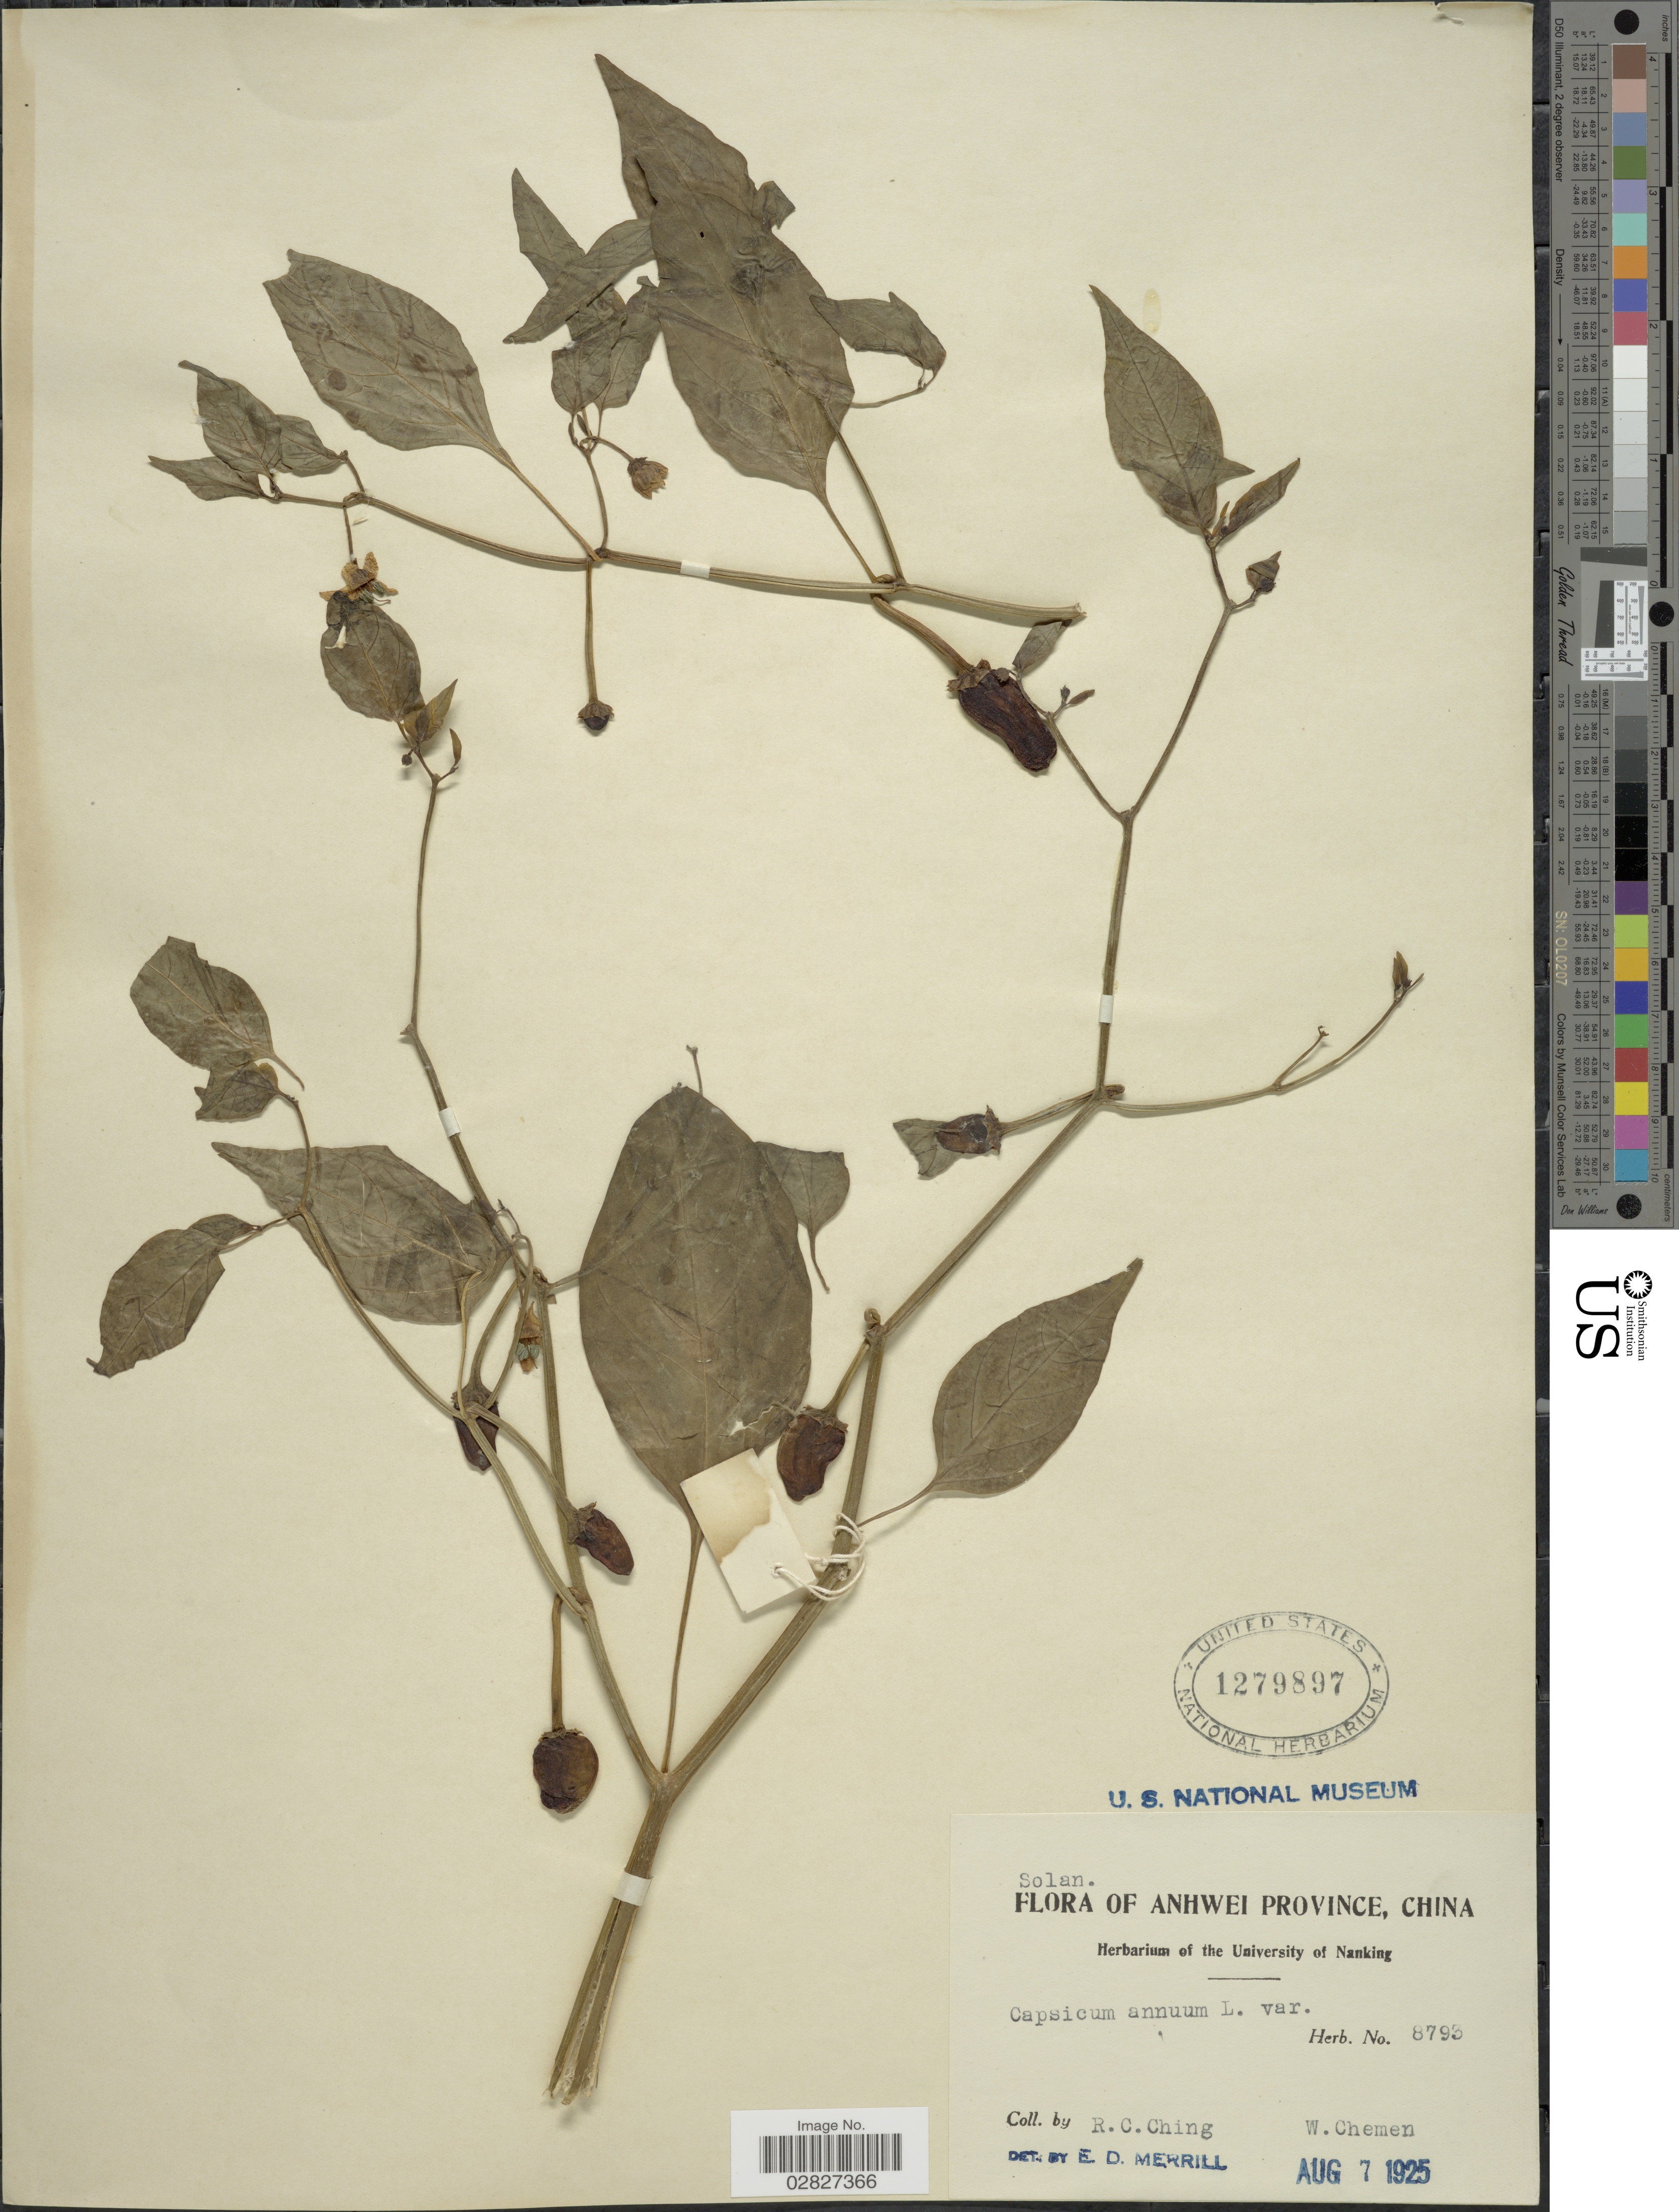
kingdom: Plantae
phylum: Tracheophyta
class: Magnoliopsida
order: Solanales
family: Solanaceae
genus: Capsicum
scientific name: Capsicum annuum 'Habanero'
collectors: R. C. Ching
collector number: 8793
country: China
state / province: Anhui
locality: Anhwei Province. W. Chemen.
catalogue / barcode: US 1279897